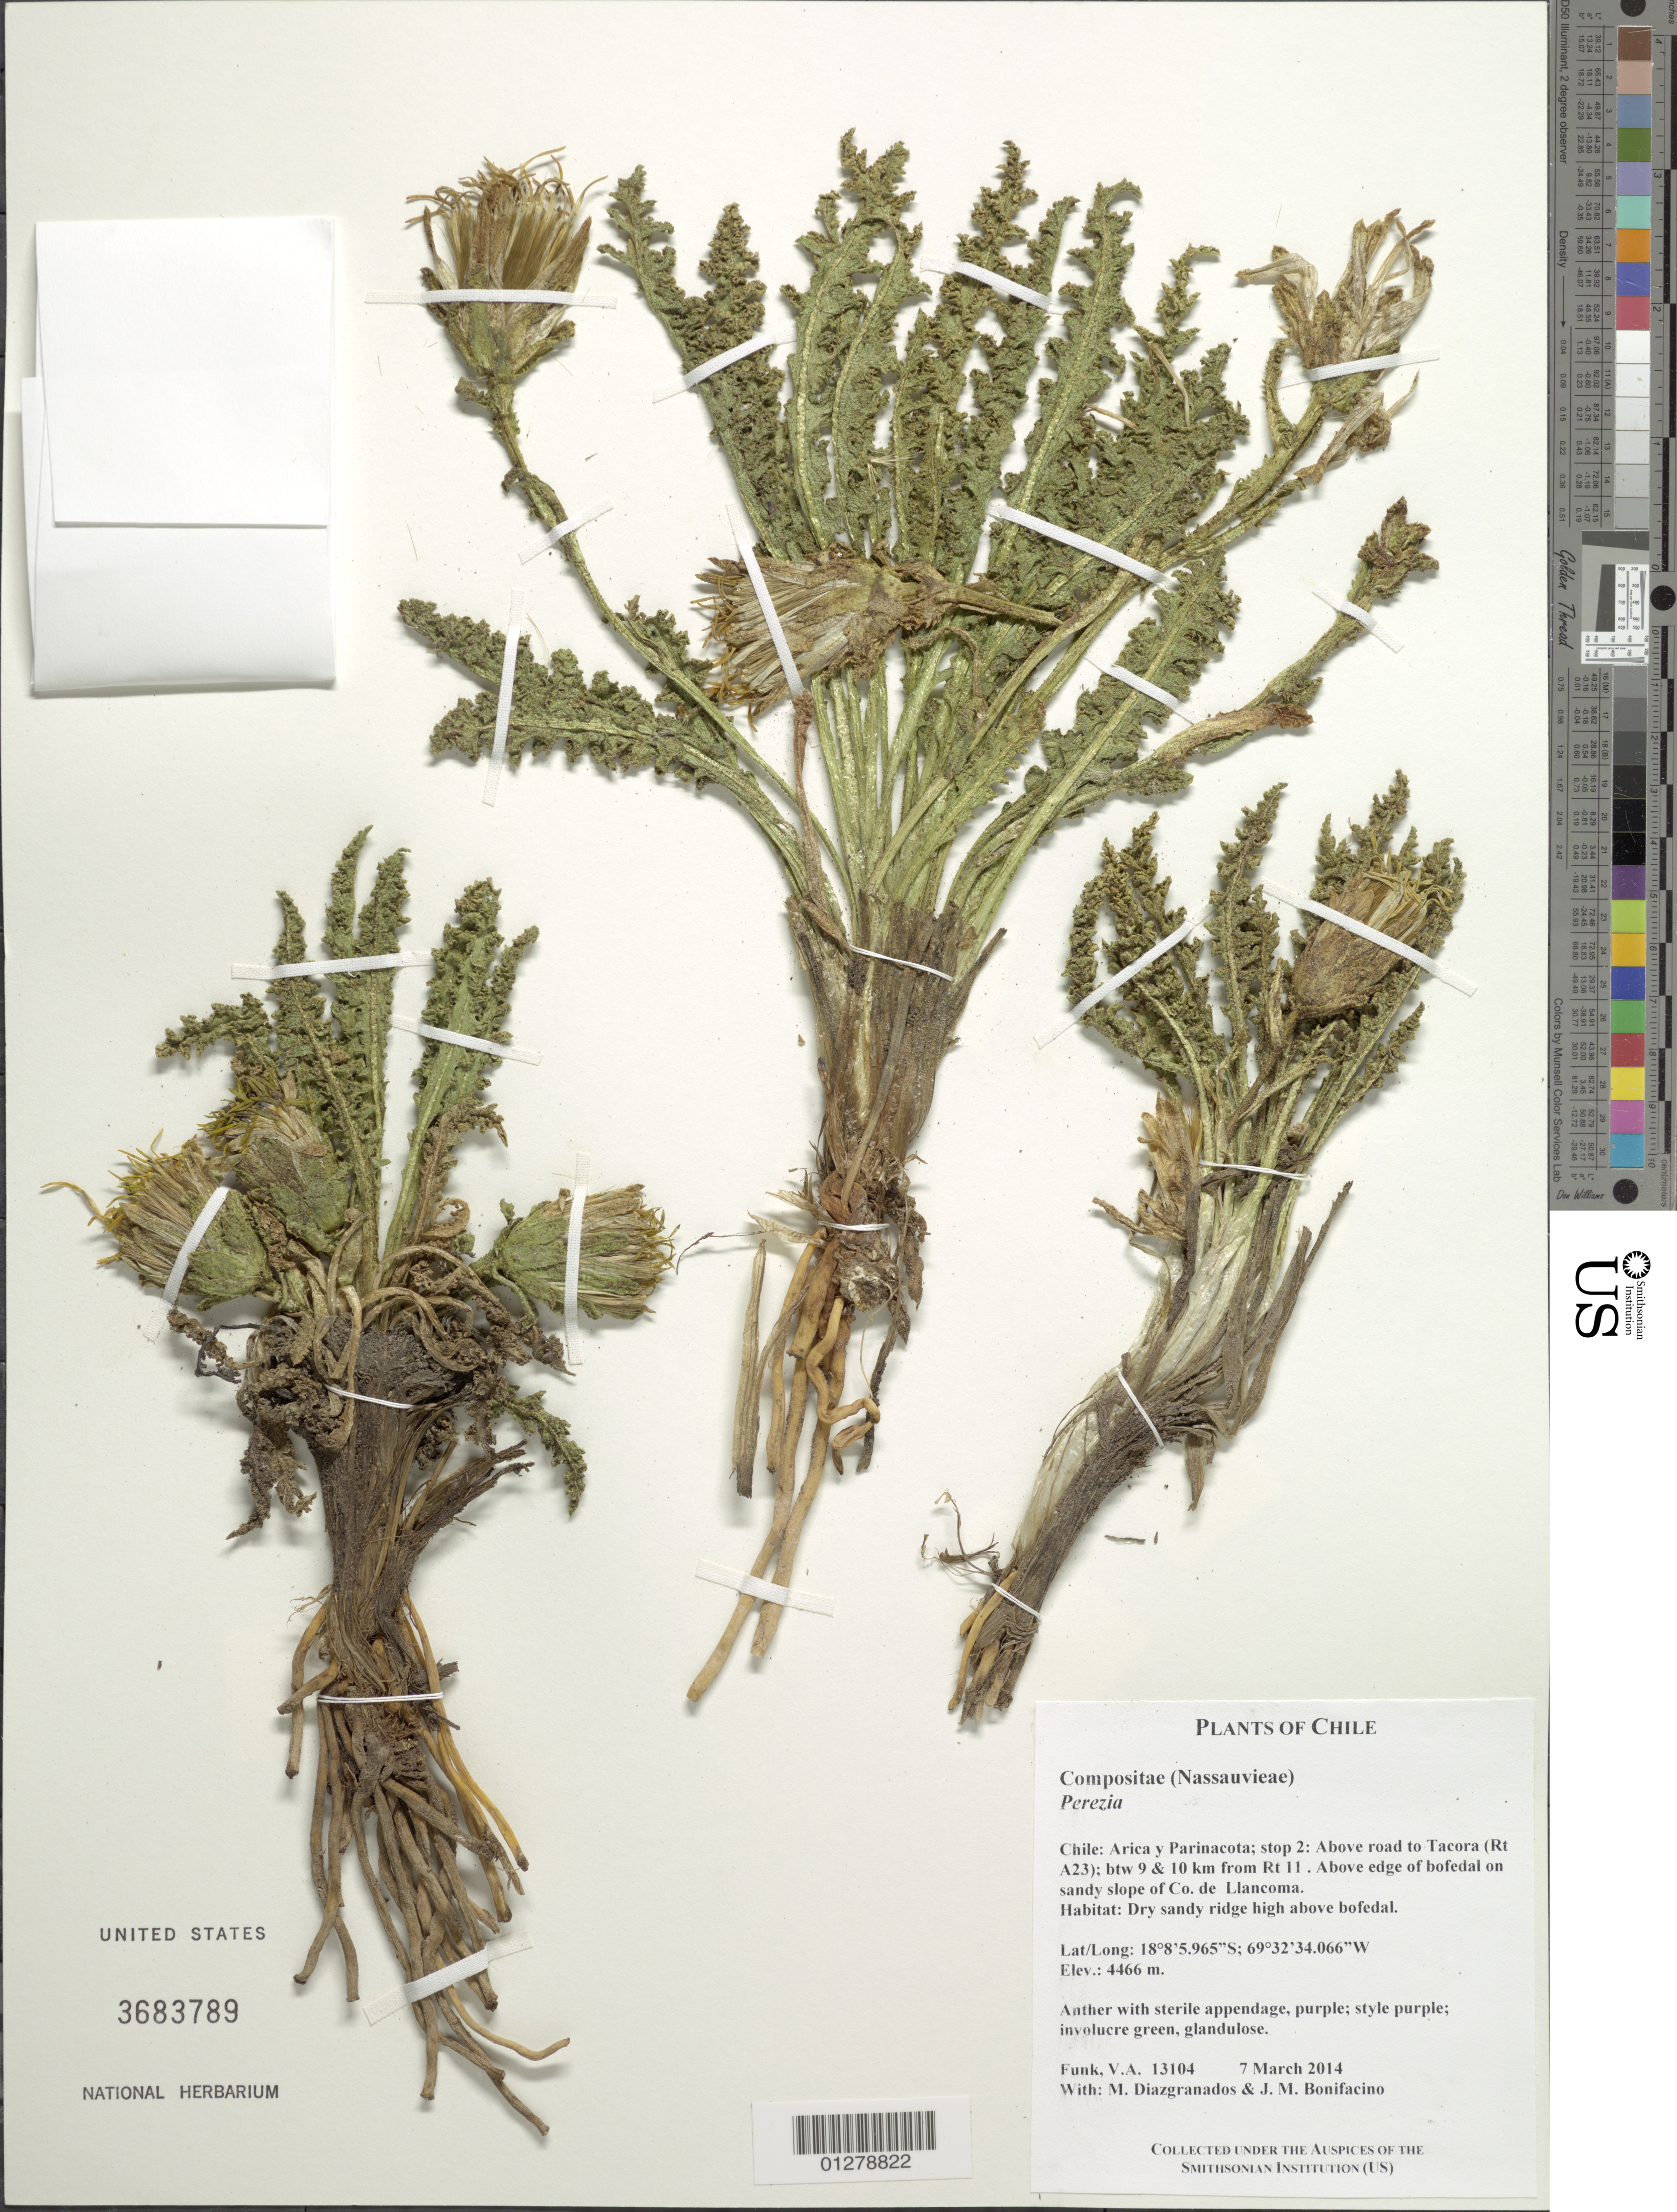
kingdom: Plantae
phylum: Tracheophyta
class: Magnoliopsida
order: Asterales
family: Asteraceae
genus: Perezia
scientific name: Perezia sp.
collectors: V. Funk, M. Diazgranados C. & M. Bonifacino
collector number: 13104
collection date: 2014-03-07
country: Chile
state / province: Arica y Parinacota (XV)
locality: Above road to Tacora (Rt A23); btw 9 & 10 km from Rt 11. Above edge of bofedal on sandy slope of Cerro Llancoma.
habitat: Dry sandy ridge high above bofedal.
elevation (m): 4466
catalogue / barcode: US 3683789